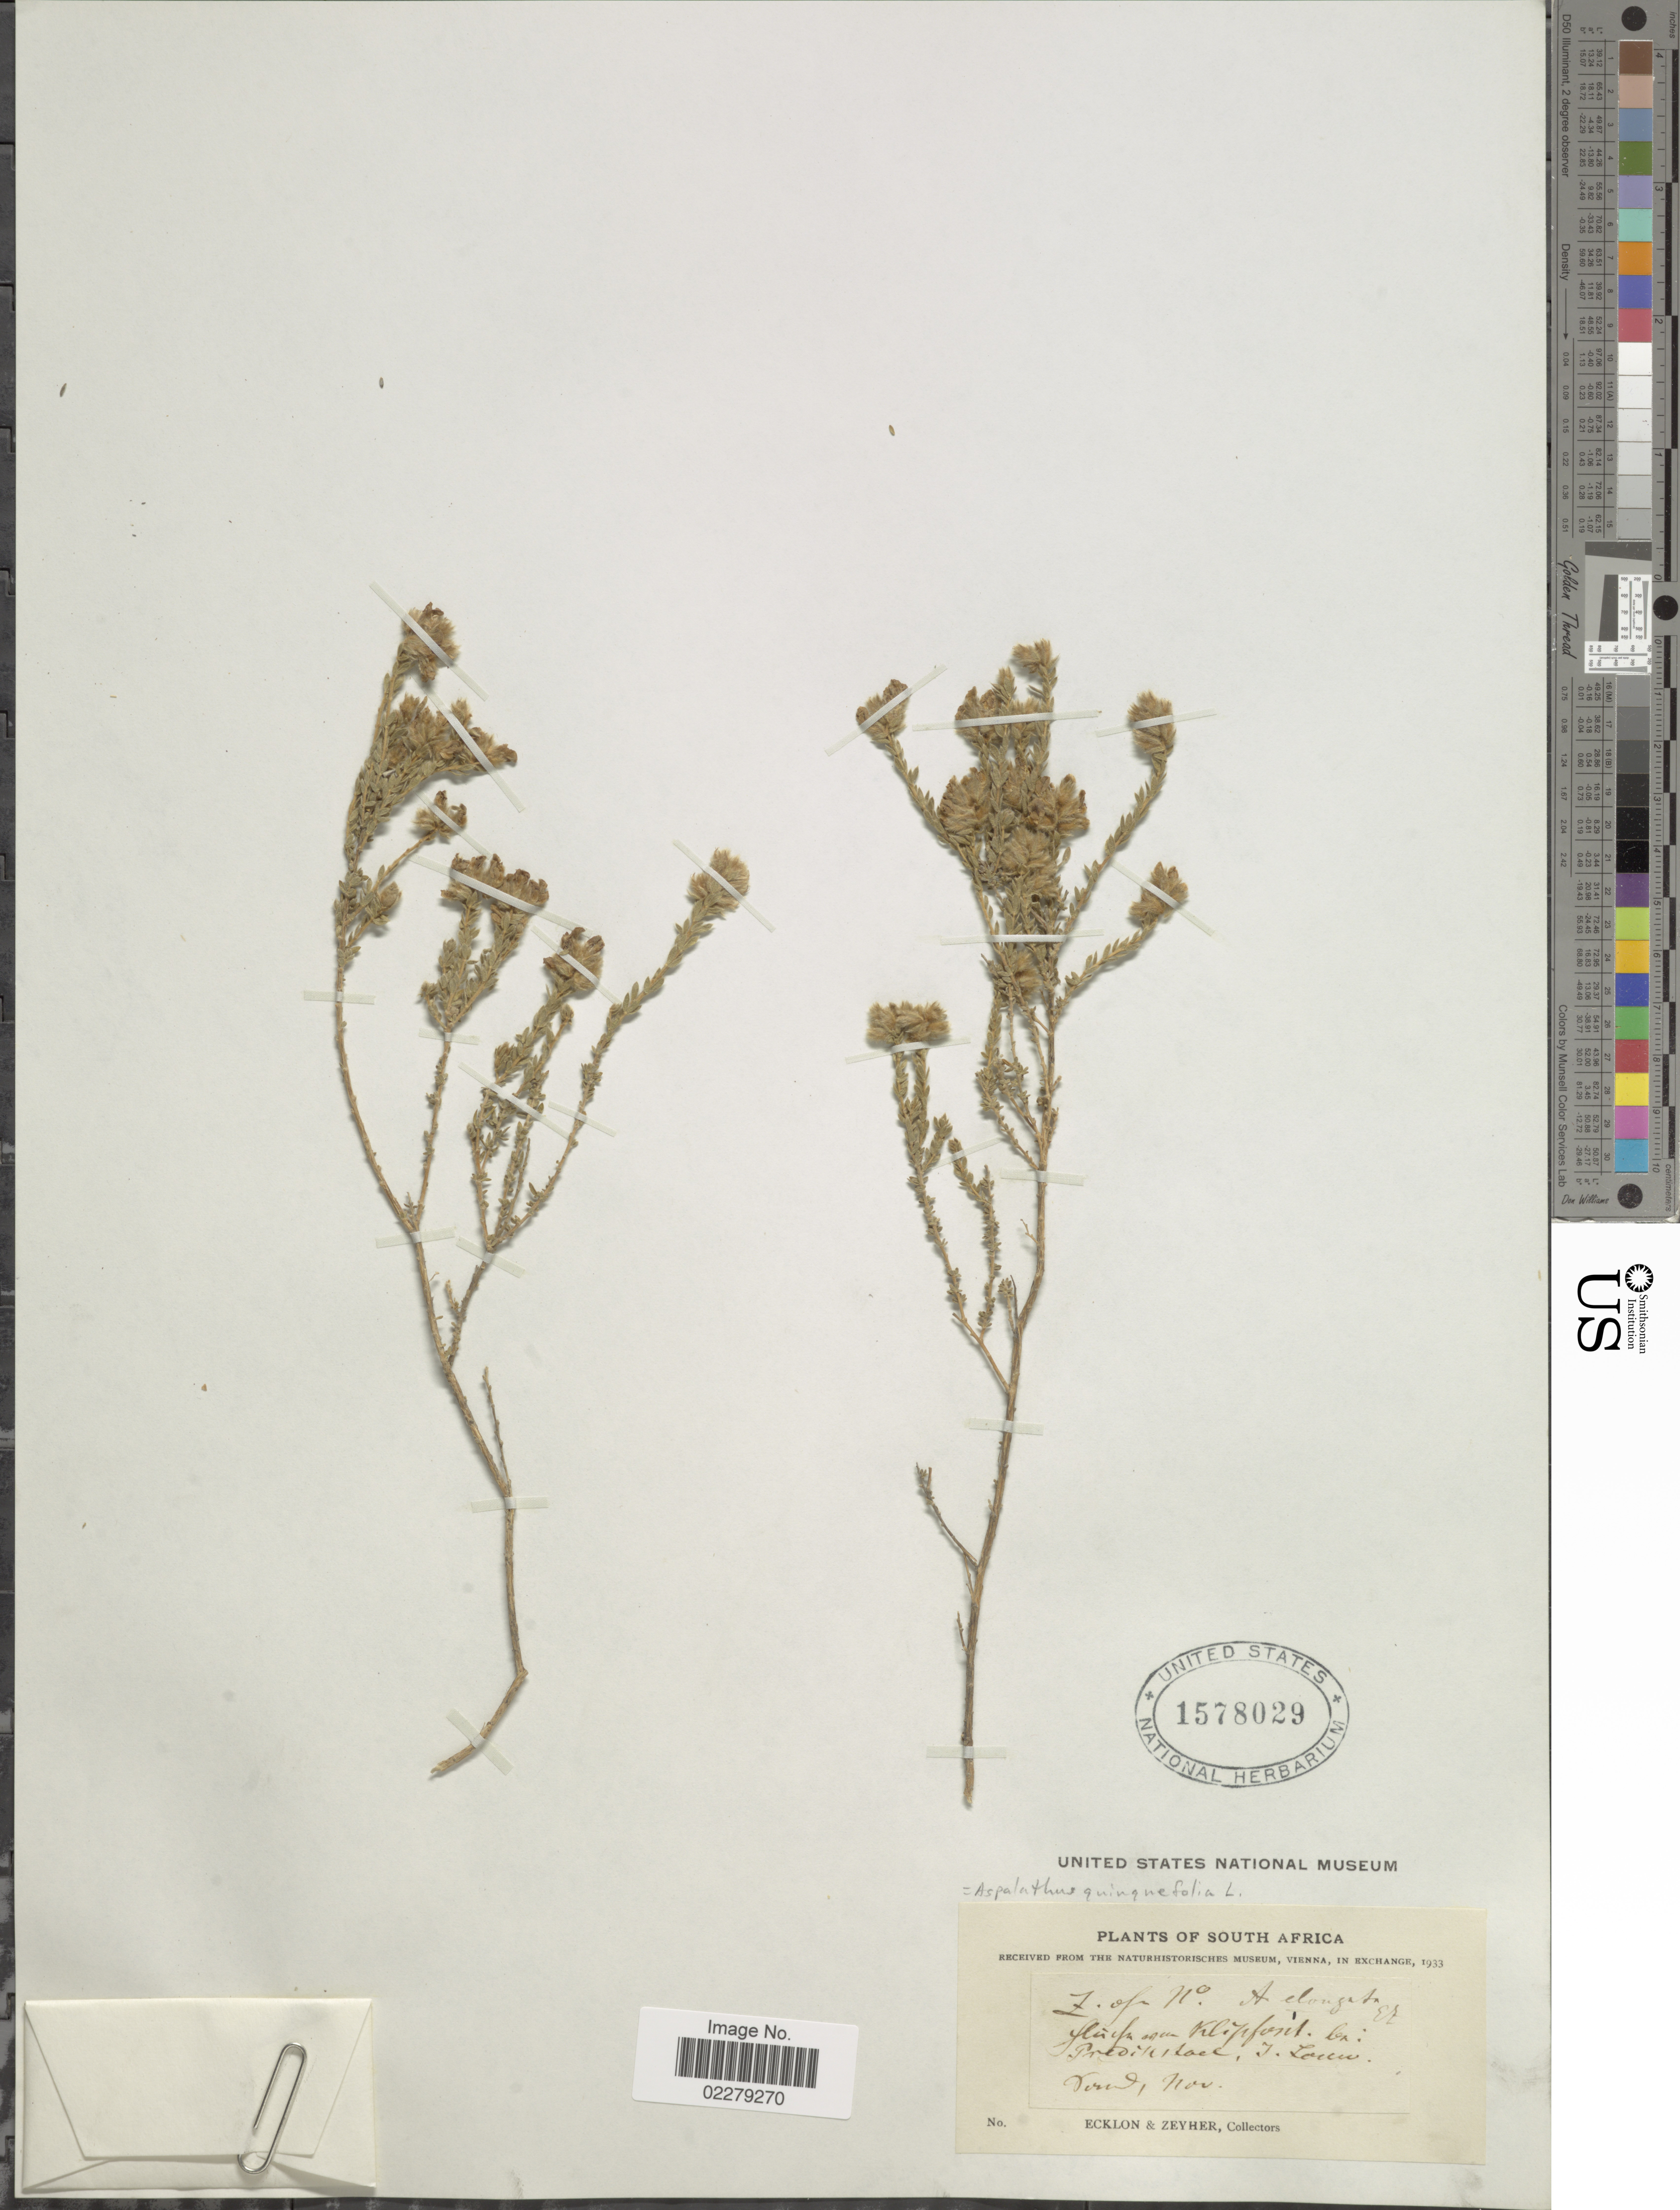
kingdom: Plantae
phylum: Tracheophyta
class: Magnoliopsida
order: Fabales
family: Fabaceae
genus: Aspalathus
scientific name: Aspalathus quinquefolia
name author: L.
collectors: -. Ecklon & -. Zeyher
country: South Africa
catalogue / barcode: US 1578029